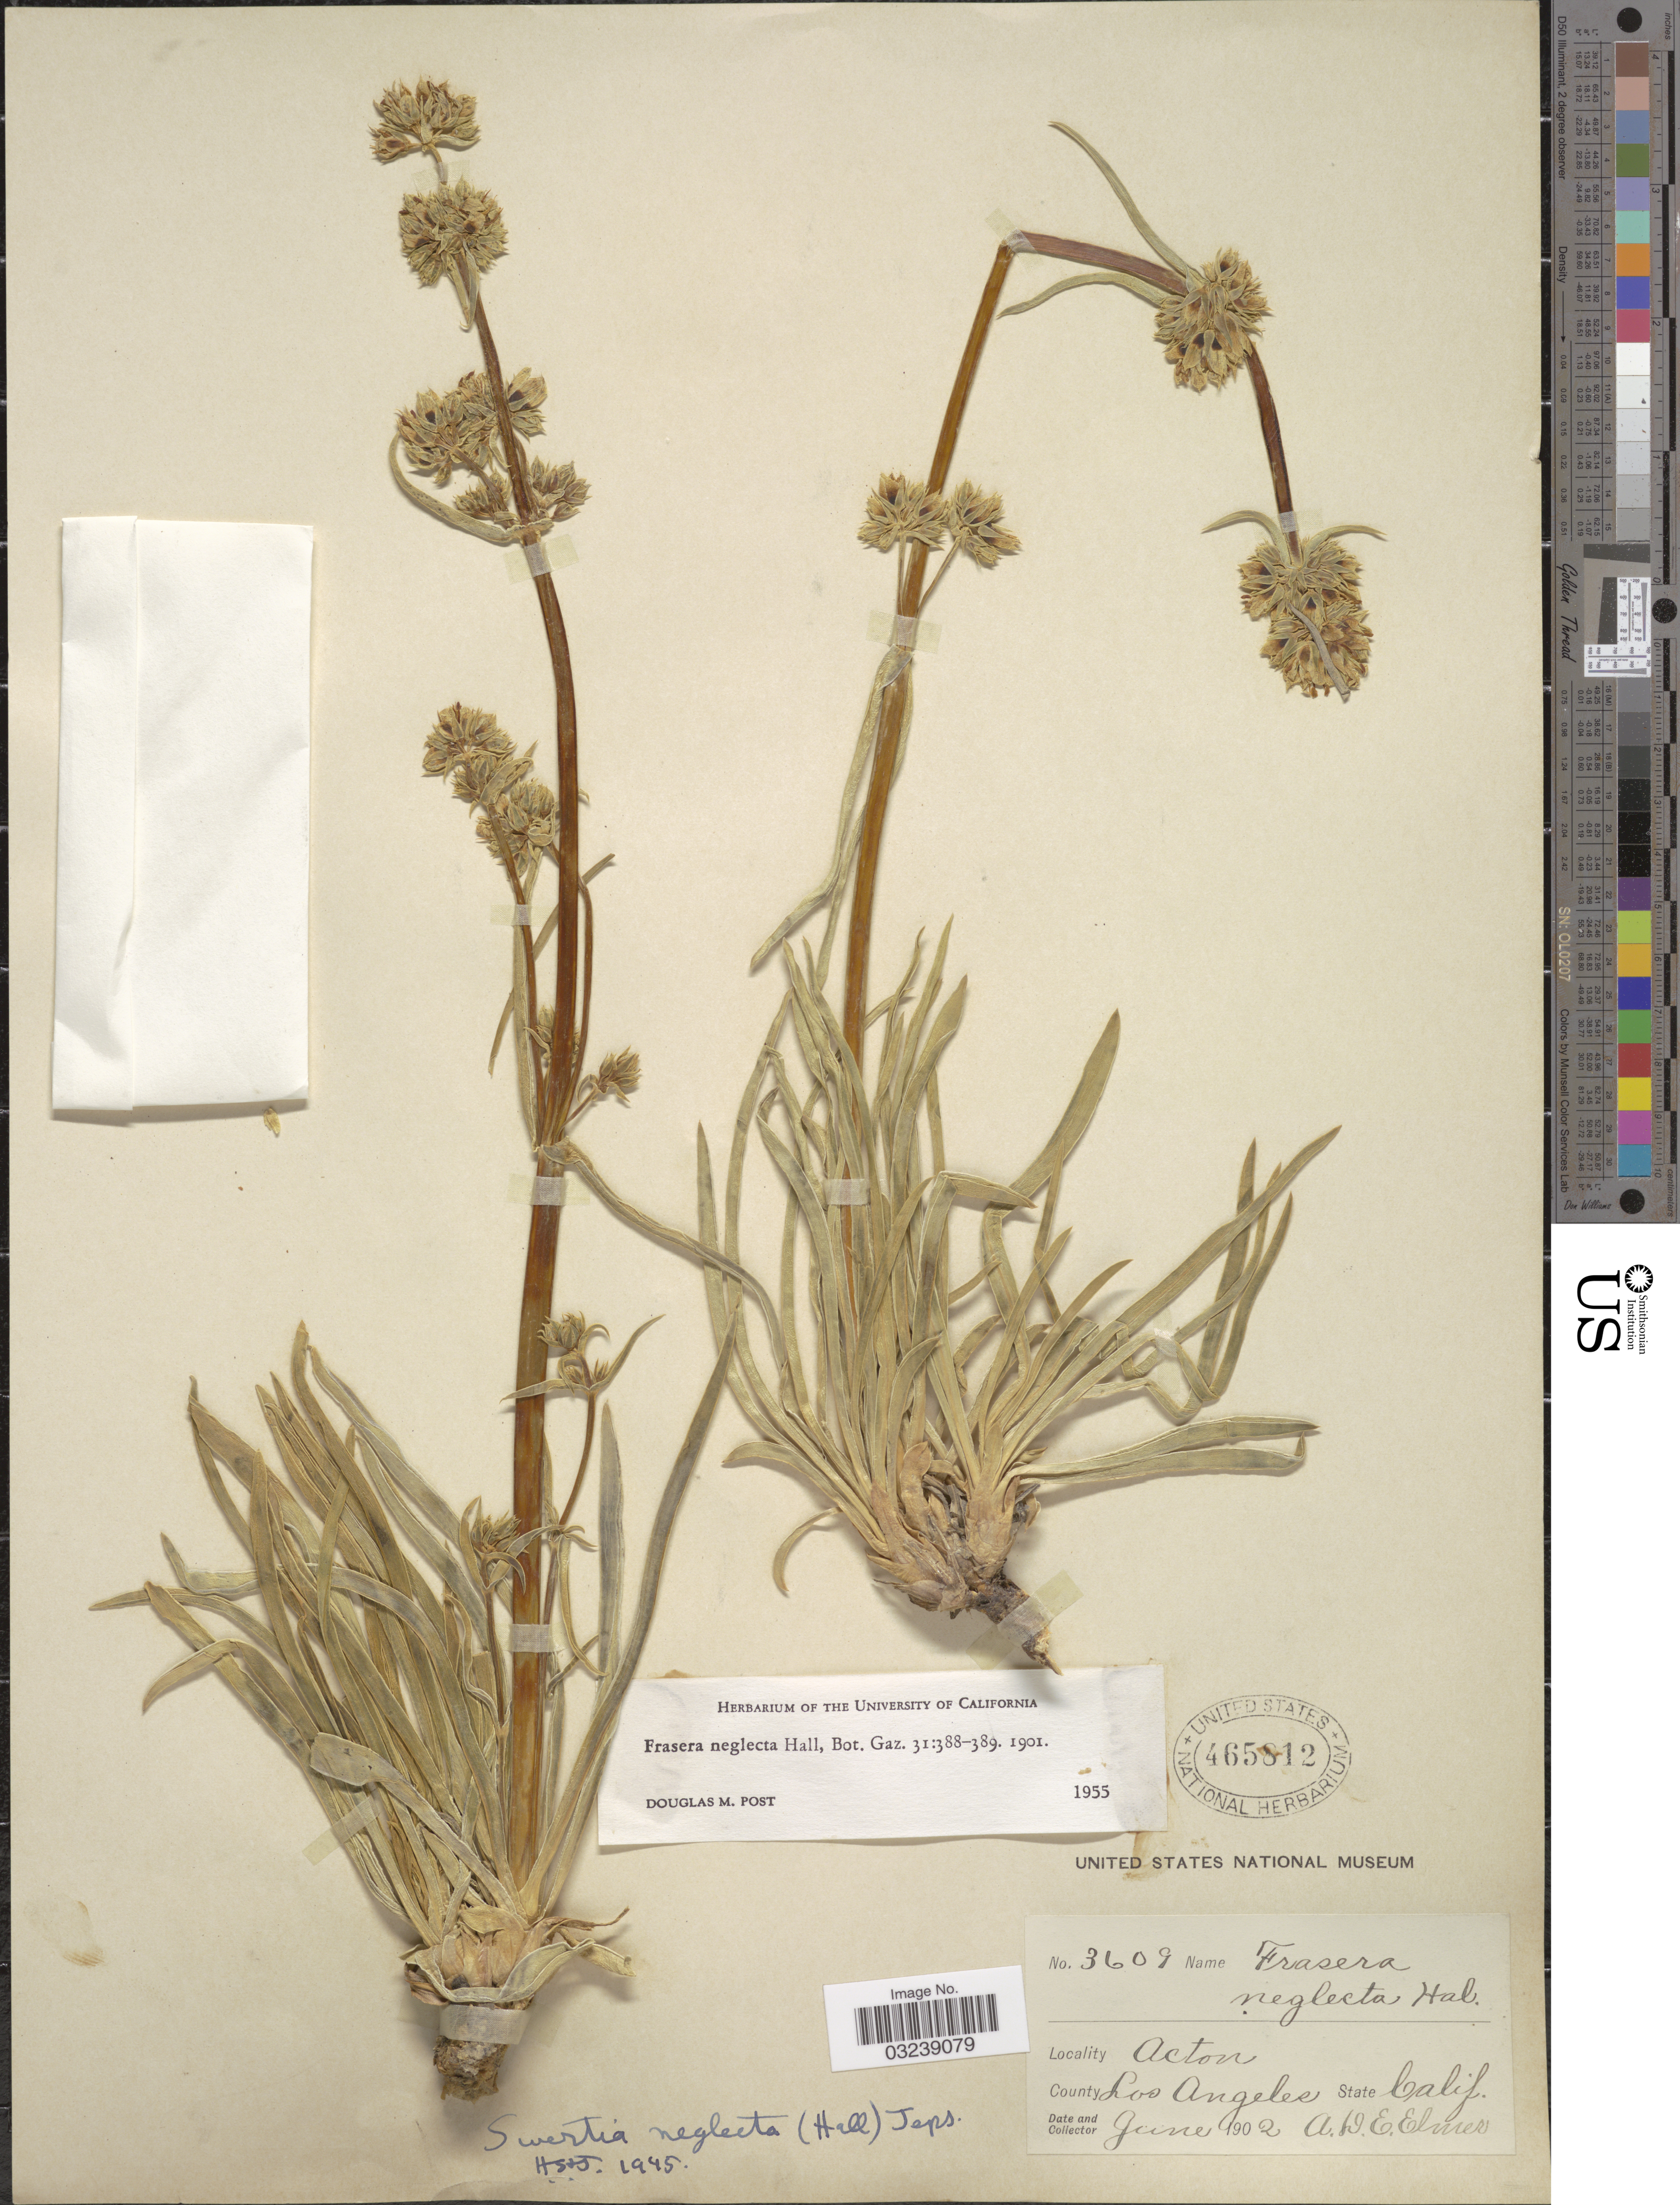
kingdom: Plantae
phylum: Tracheophyta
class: Magnoliopsida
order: Gentianales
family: Gentianaceae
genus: Frasera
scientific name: Frasera neglecta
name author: H.M. Hall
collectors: A. D. E. Elmer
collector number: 3609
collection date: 1902-06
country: United States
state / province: California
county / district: Los Angeles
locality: Acton. County Los Angeles. State Calif.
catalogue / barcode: US 465812